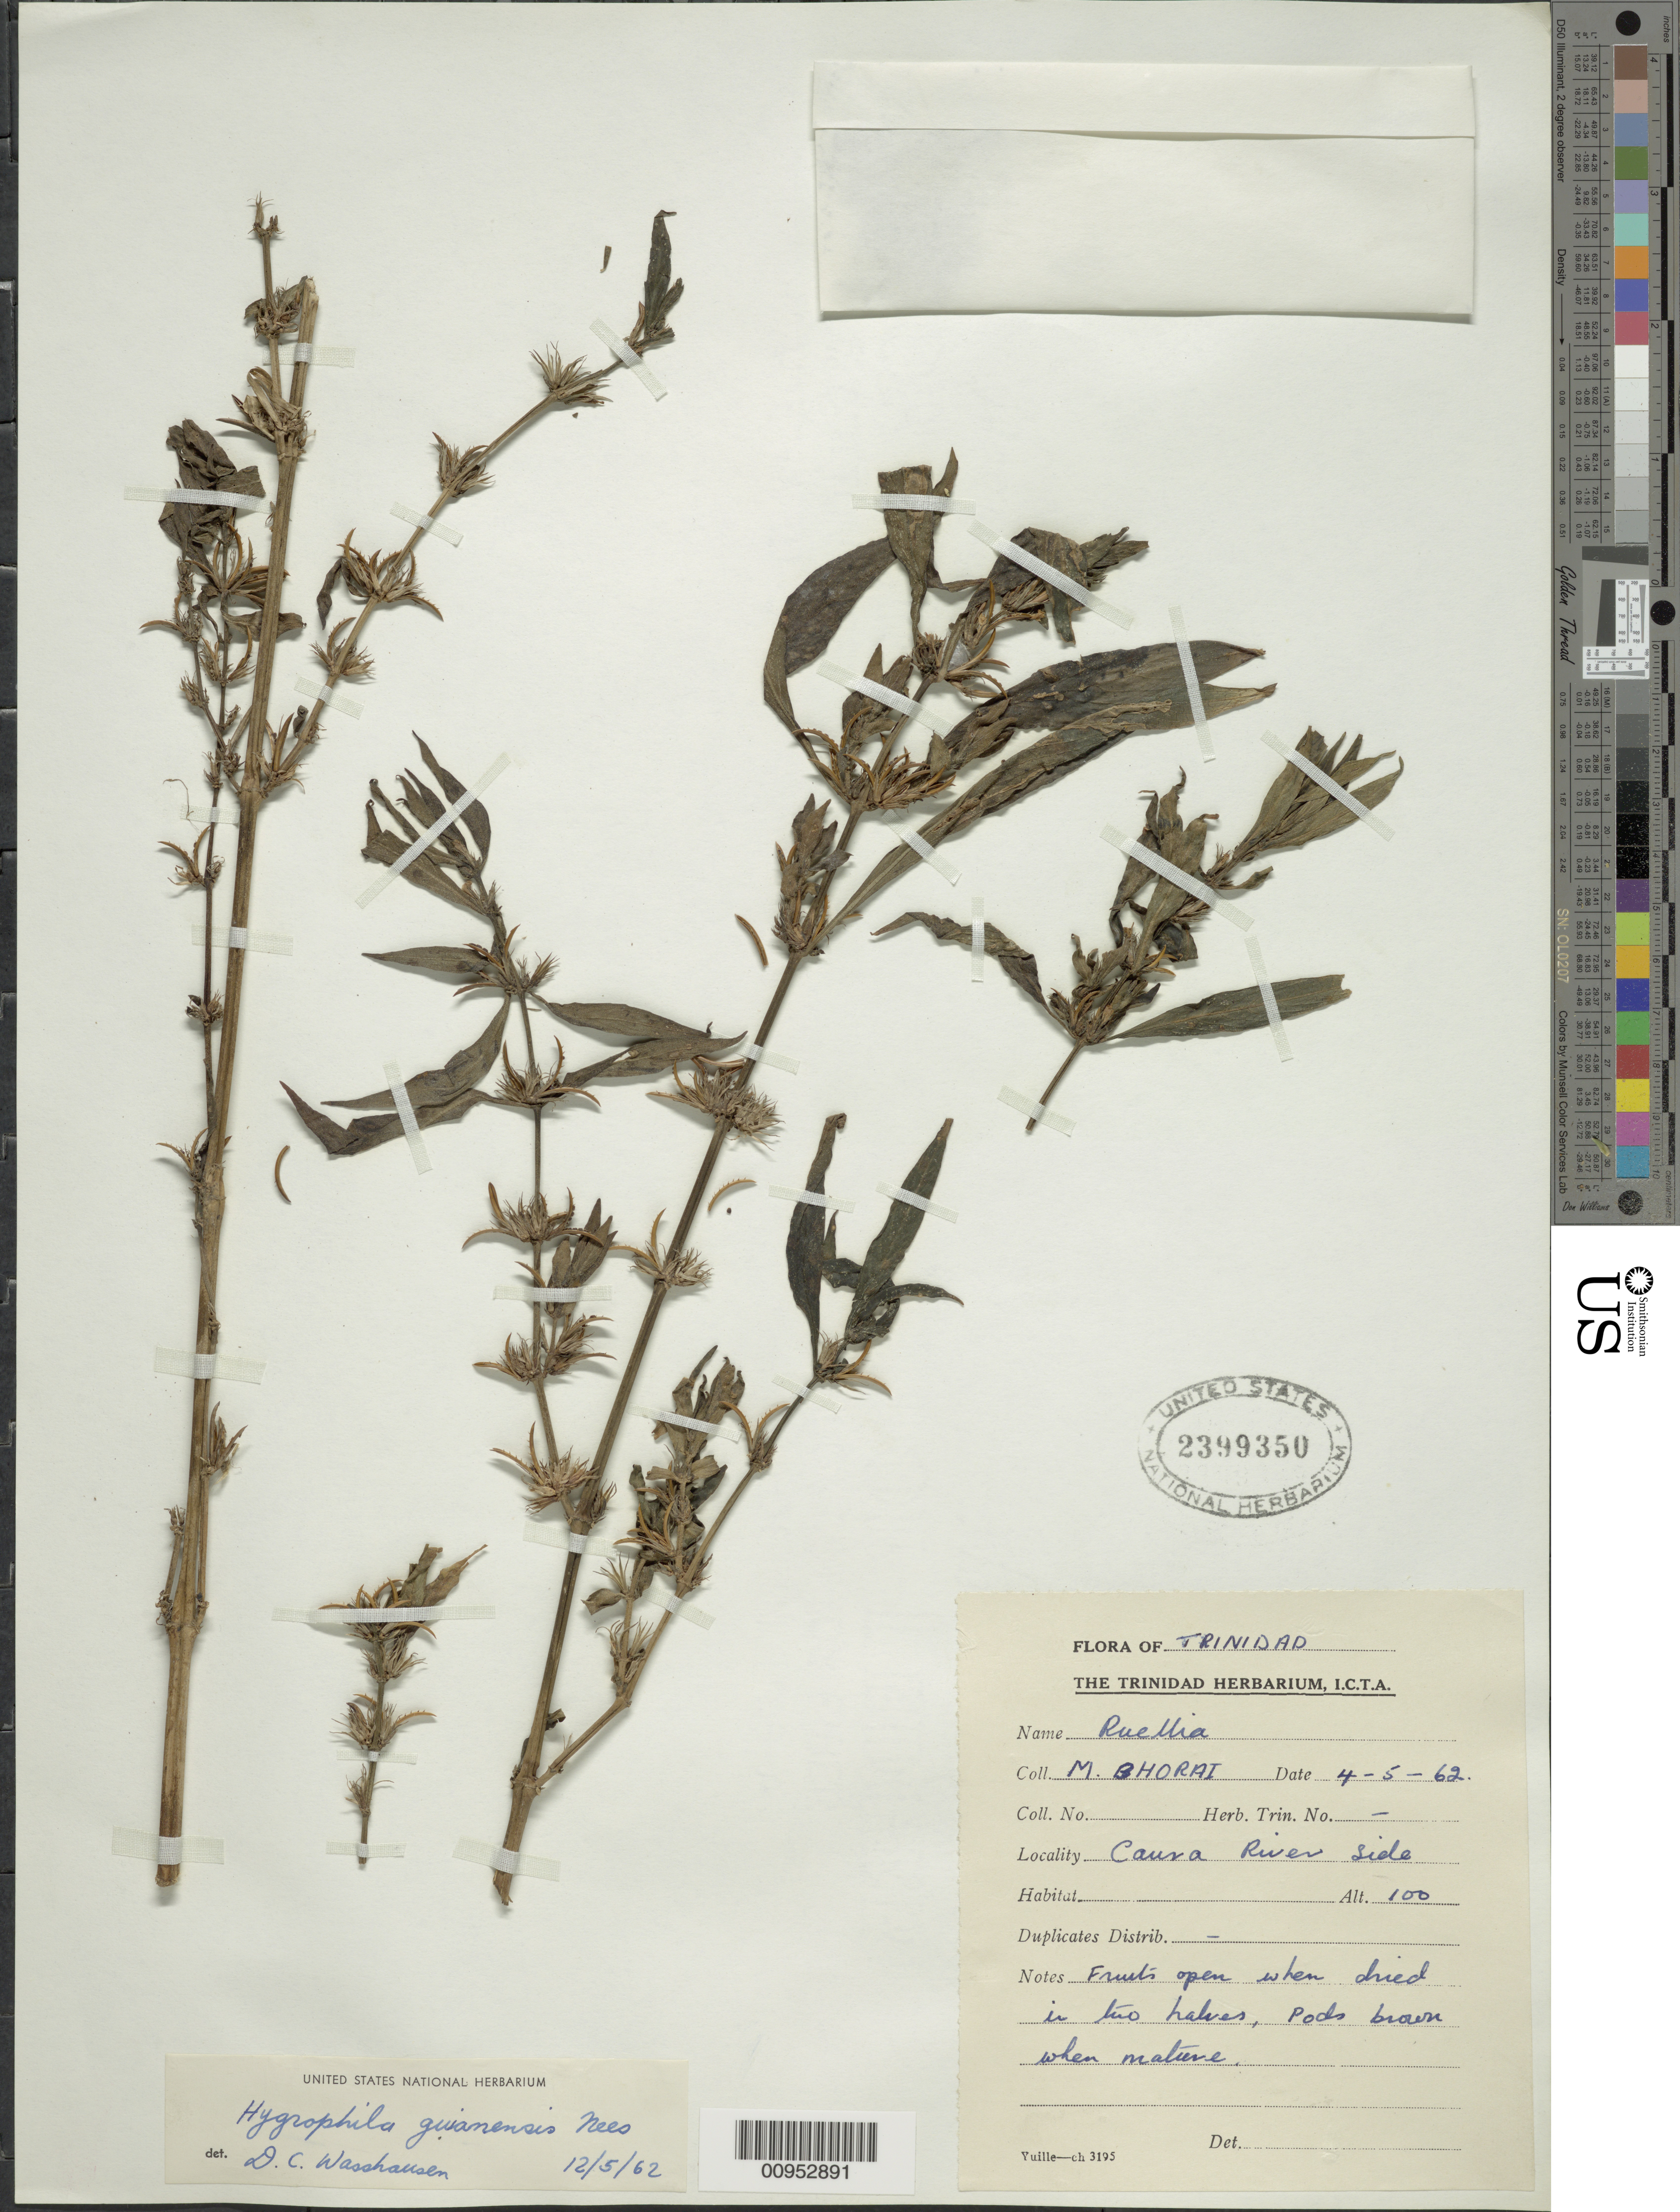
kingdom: Plantae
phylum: Tracheophyta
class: Magnoliopsida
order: Lamiales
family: Acanthaceae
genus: Hygrophila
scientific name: Hygrophila costata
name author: Nees & T. Nees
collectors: M. Bhorai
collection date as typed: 04 May 1962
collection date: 1962-05-04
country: Trinidad and Tobago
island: Trinidad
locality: Caura River side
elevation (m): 100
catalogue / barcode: US 2399350